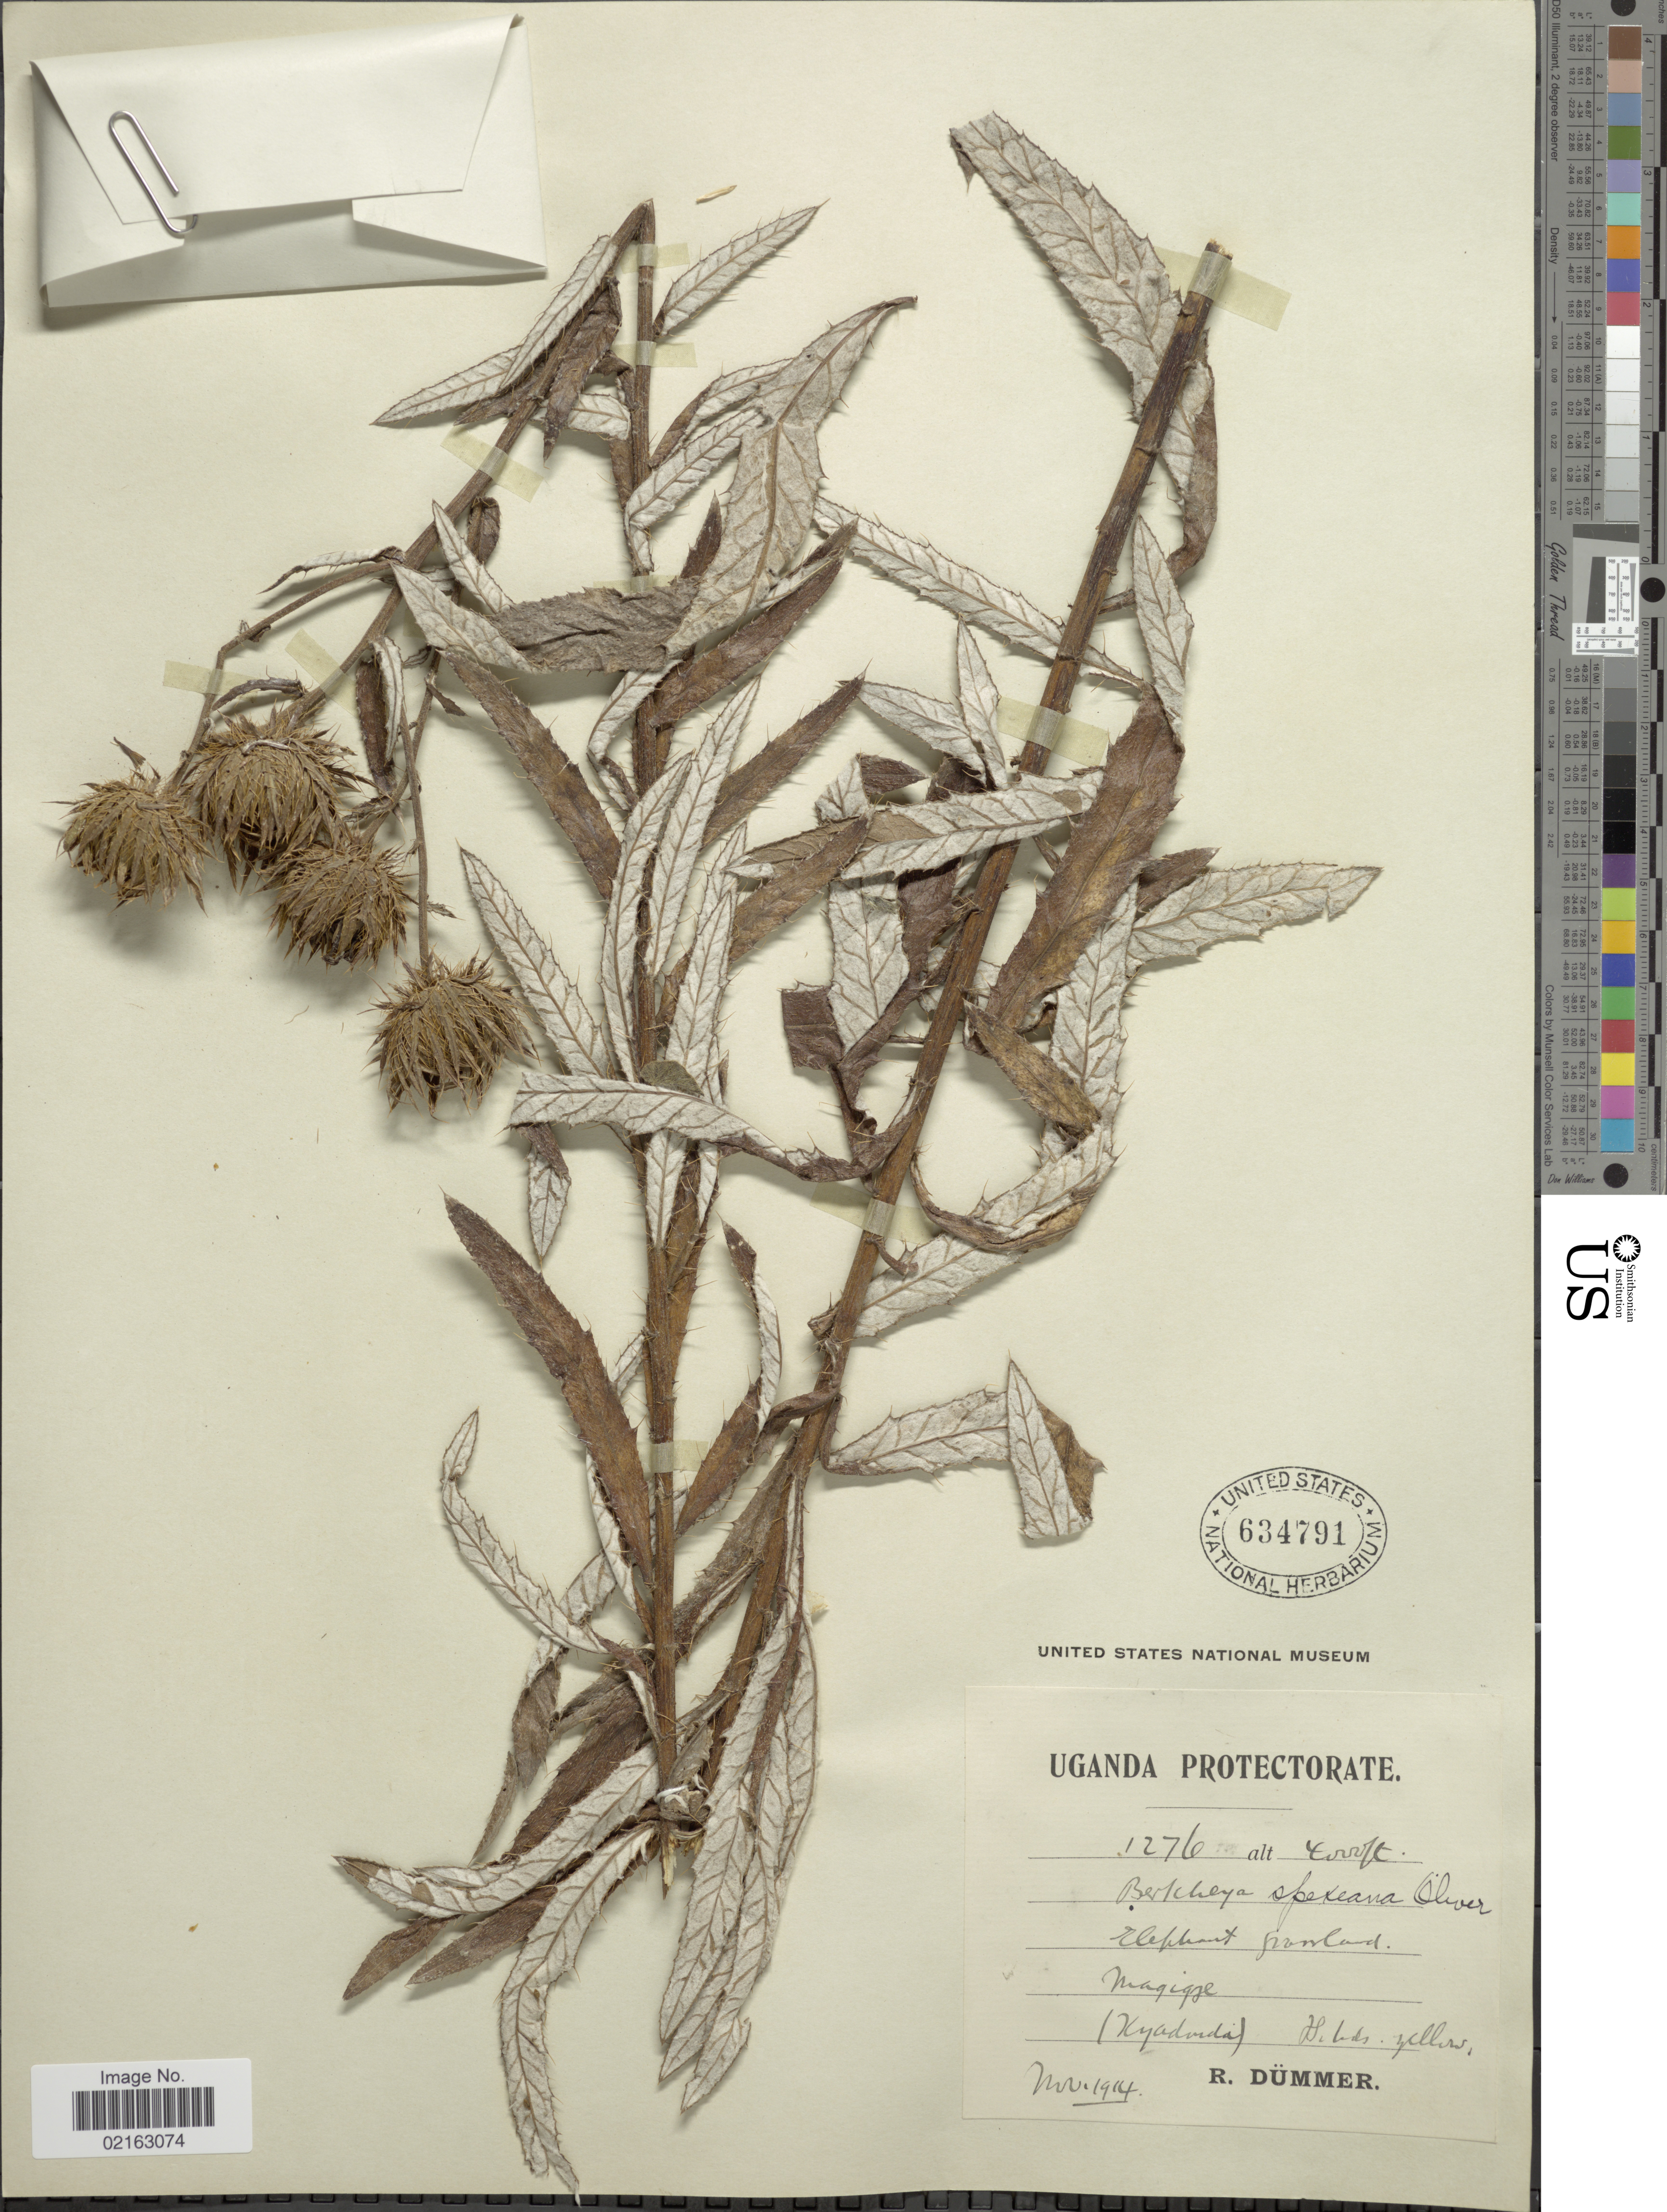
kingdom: Plantae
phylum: Tracheophyta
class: Magnoliopsida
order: Asterales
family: Asteraceae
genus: Berkheya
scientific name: Berkheya spekeana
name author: Oliv.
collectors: R. A. Dümmer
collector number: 1276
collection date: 1914-11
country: Uganda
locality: Elephant grassland. Magigye (Kyadondo).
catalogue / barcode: US 634791